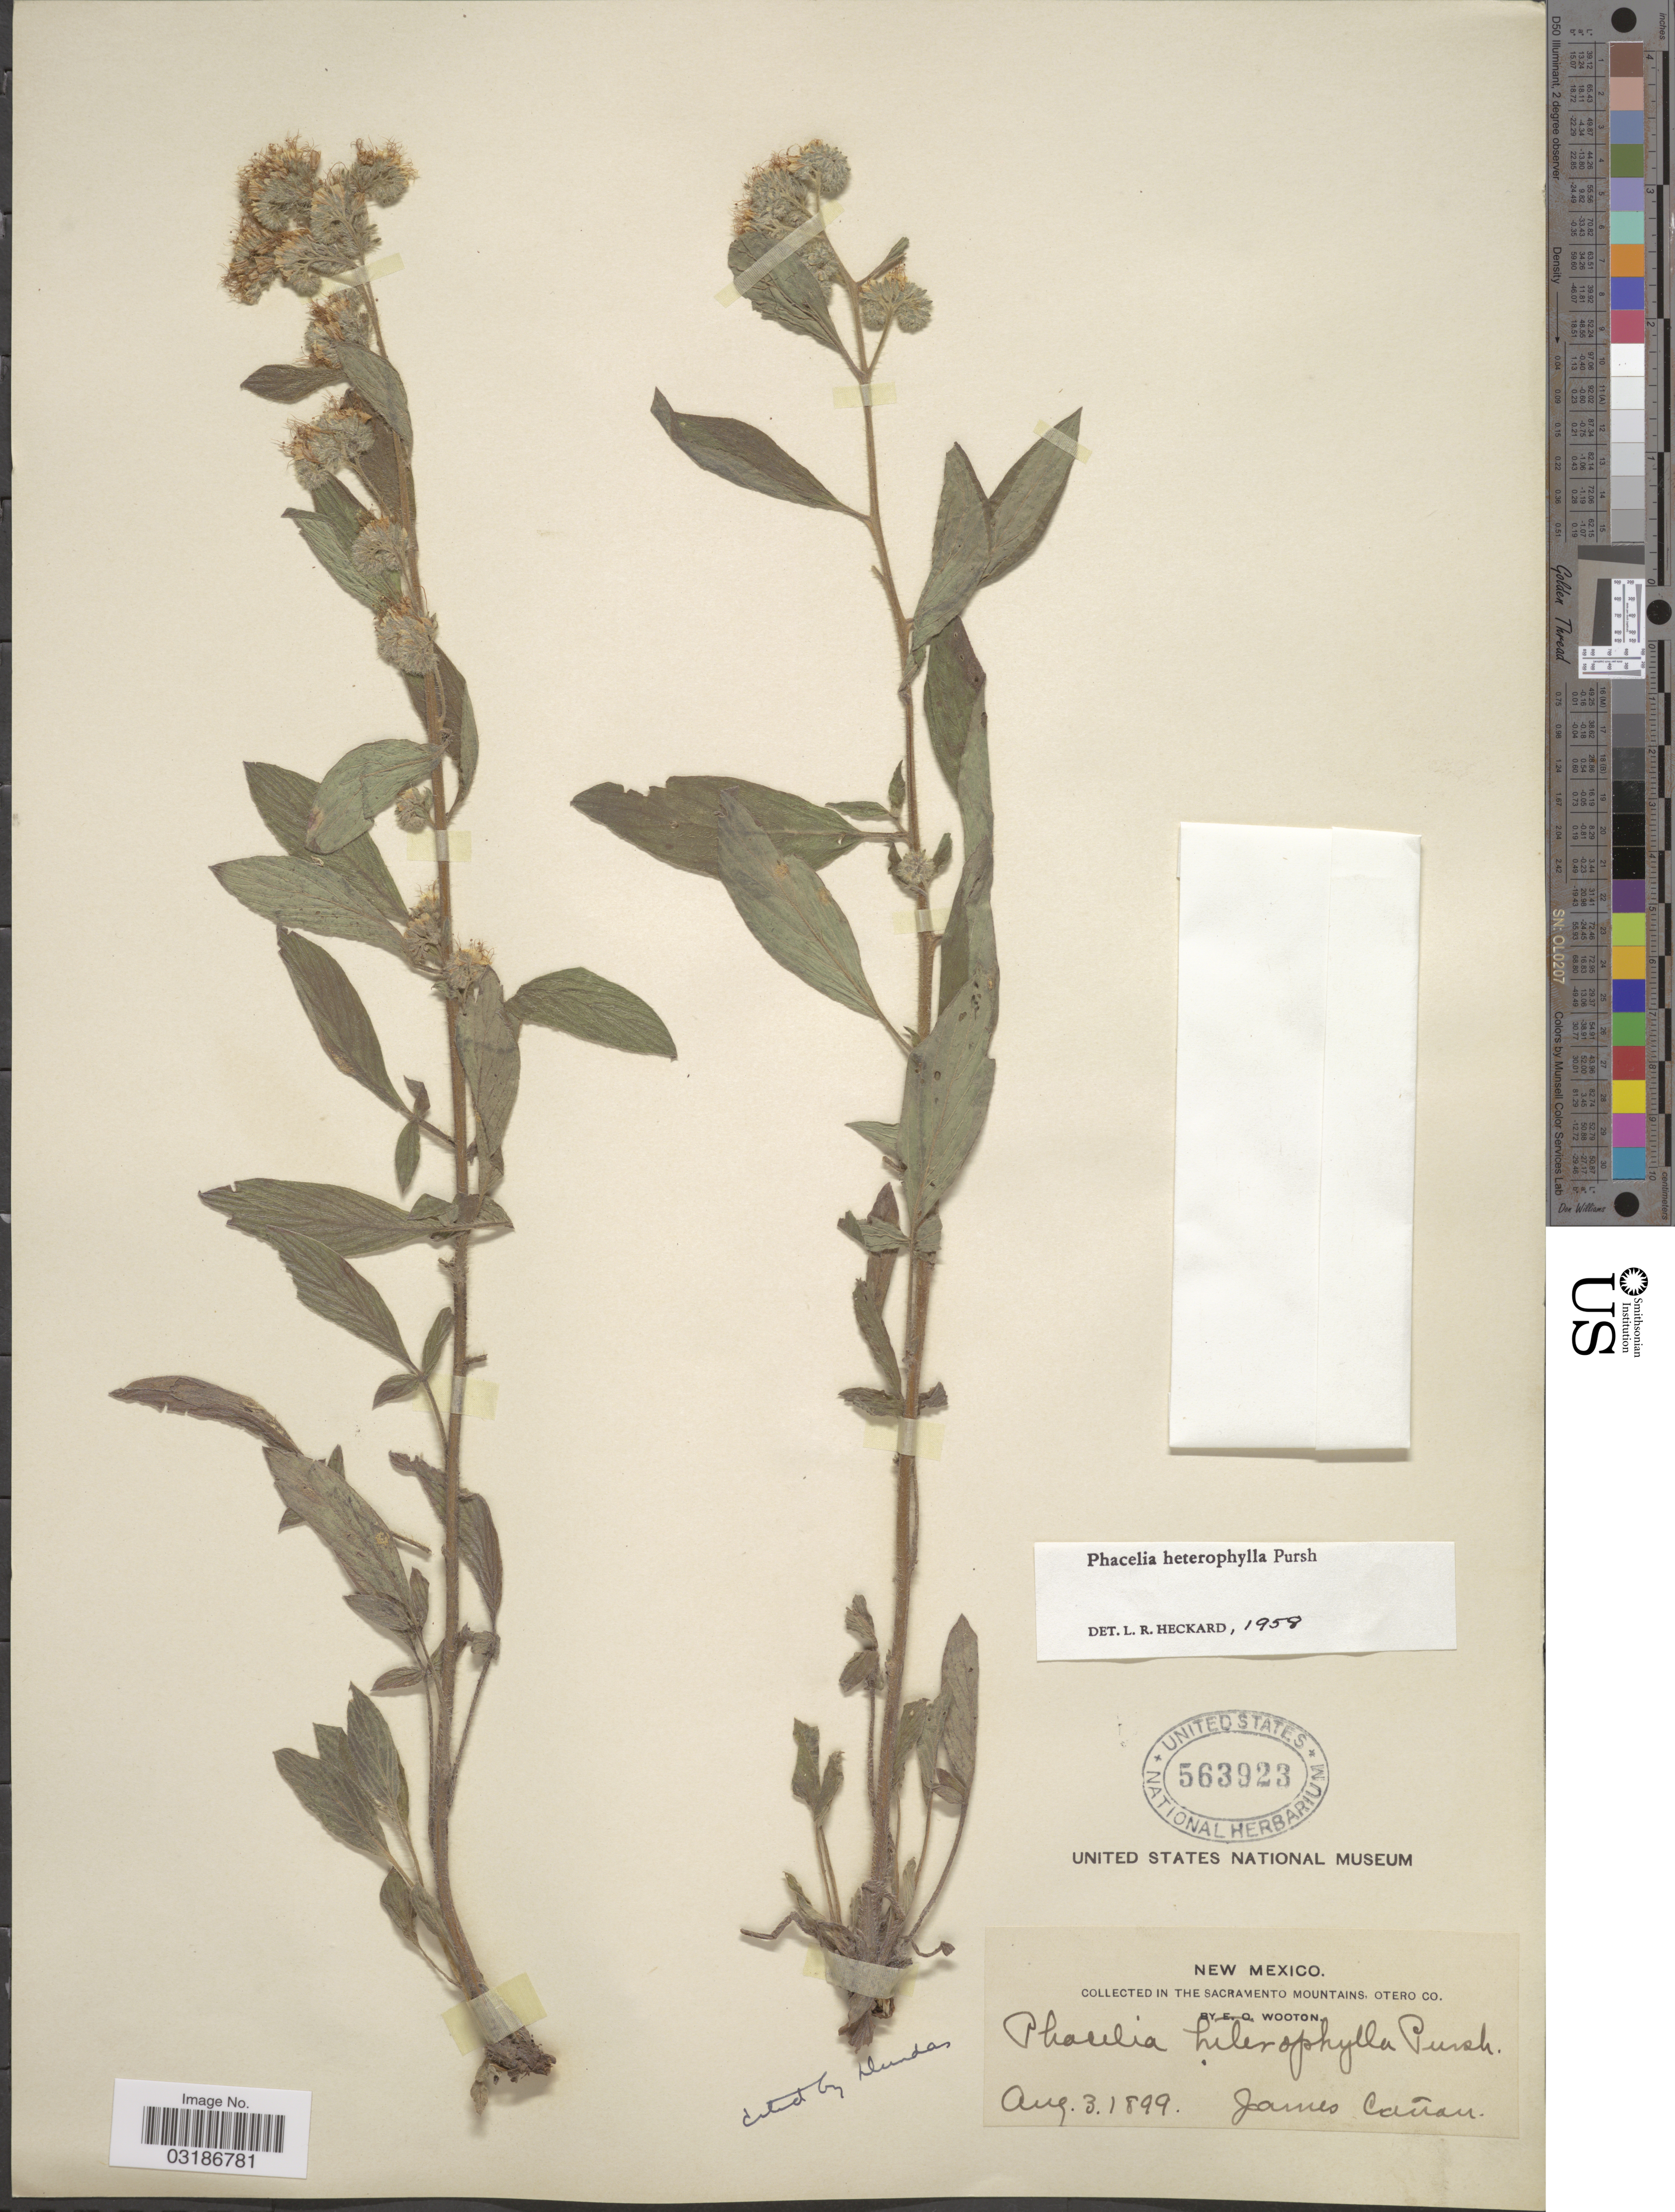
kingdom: Plantae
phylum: Tracheophyta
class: Magnoliopsida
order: Boraginales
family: Hydrophyllaceae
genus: Phacelia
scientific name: Phacelia heterophylla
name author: Pursh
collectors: E. O. Wooton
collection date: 1899-08-03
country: United States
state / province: New Mexico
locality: Collected in the Sacramento Mountains, Otero Co. James Cañon.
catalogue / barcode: US 563923